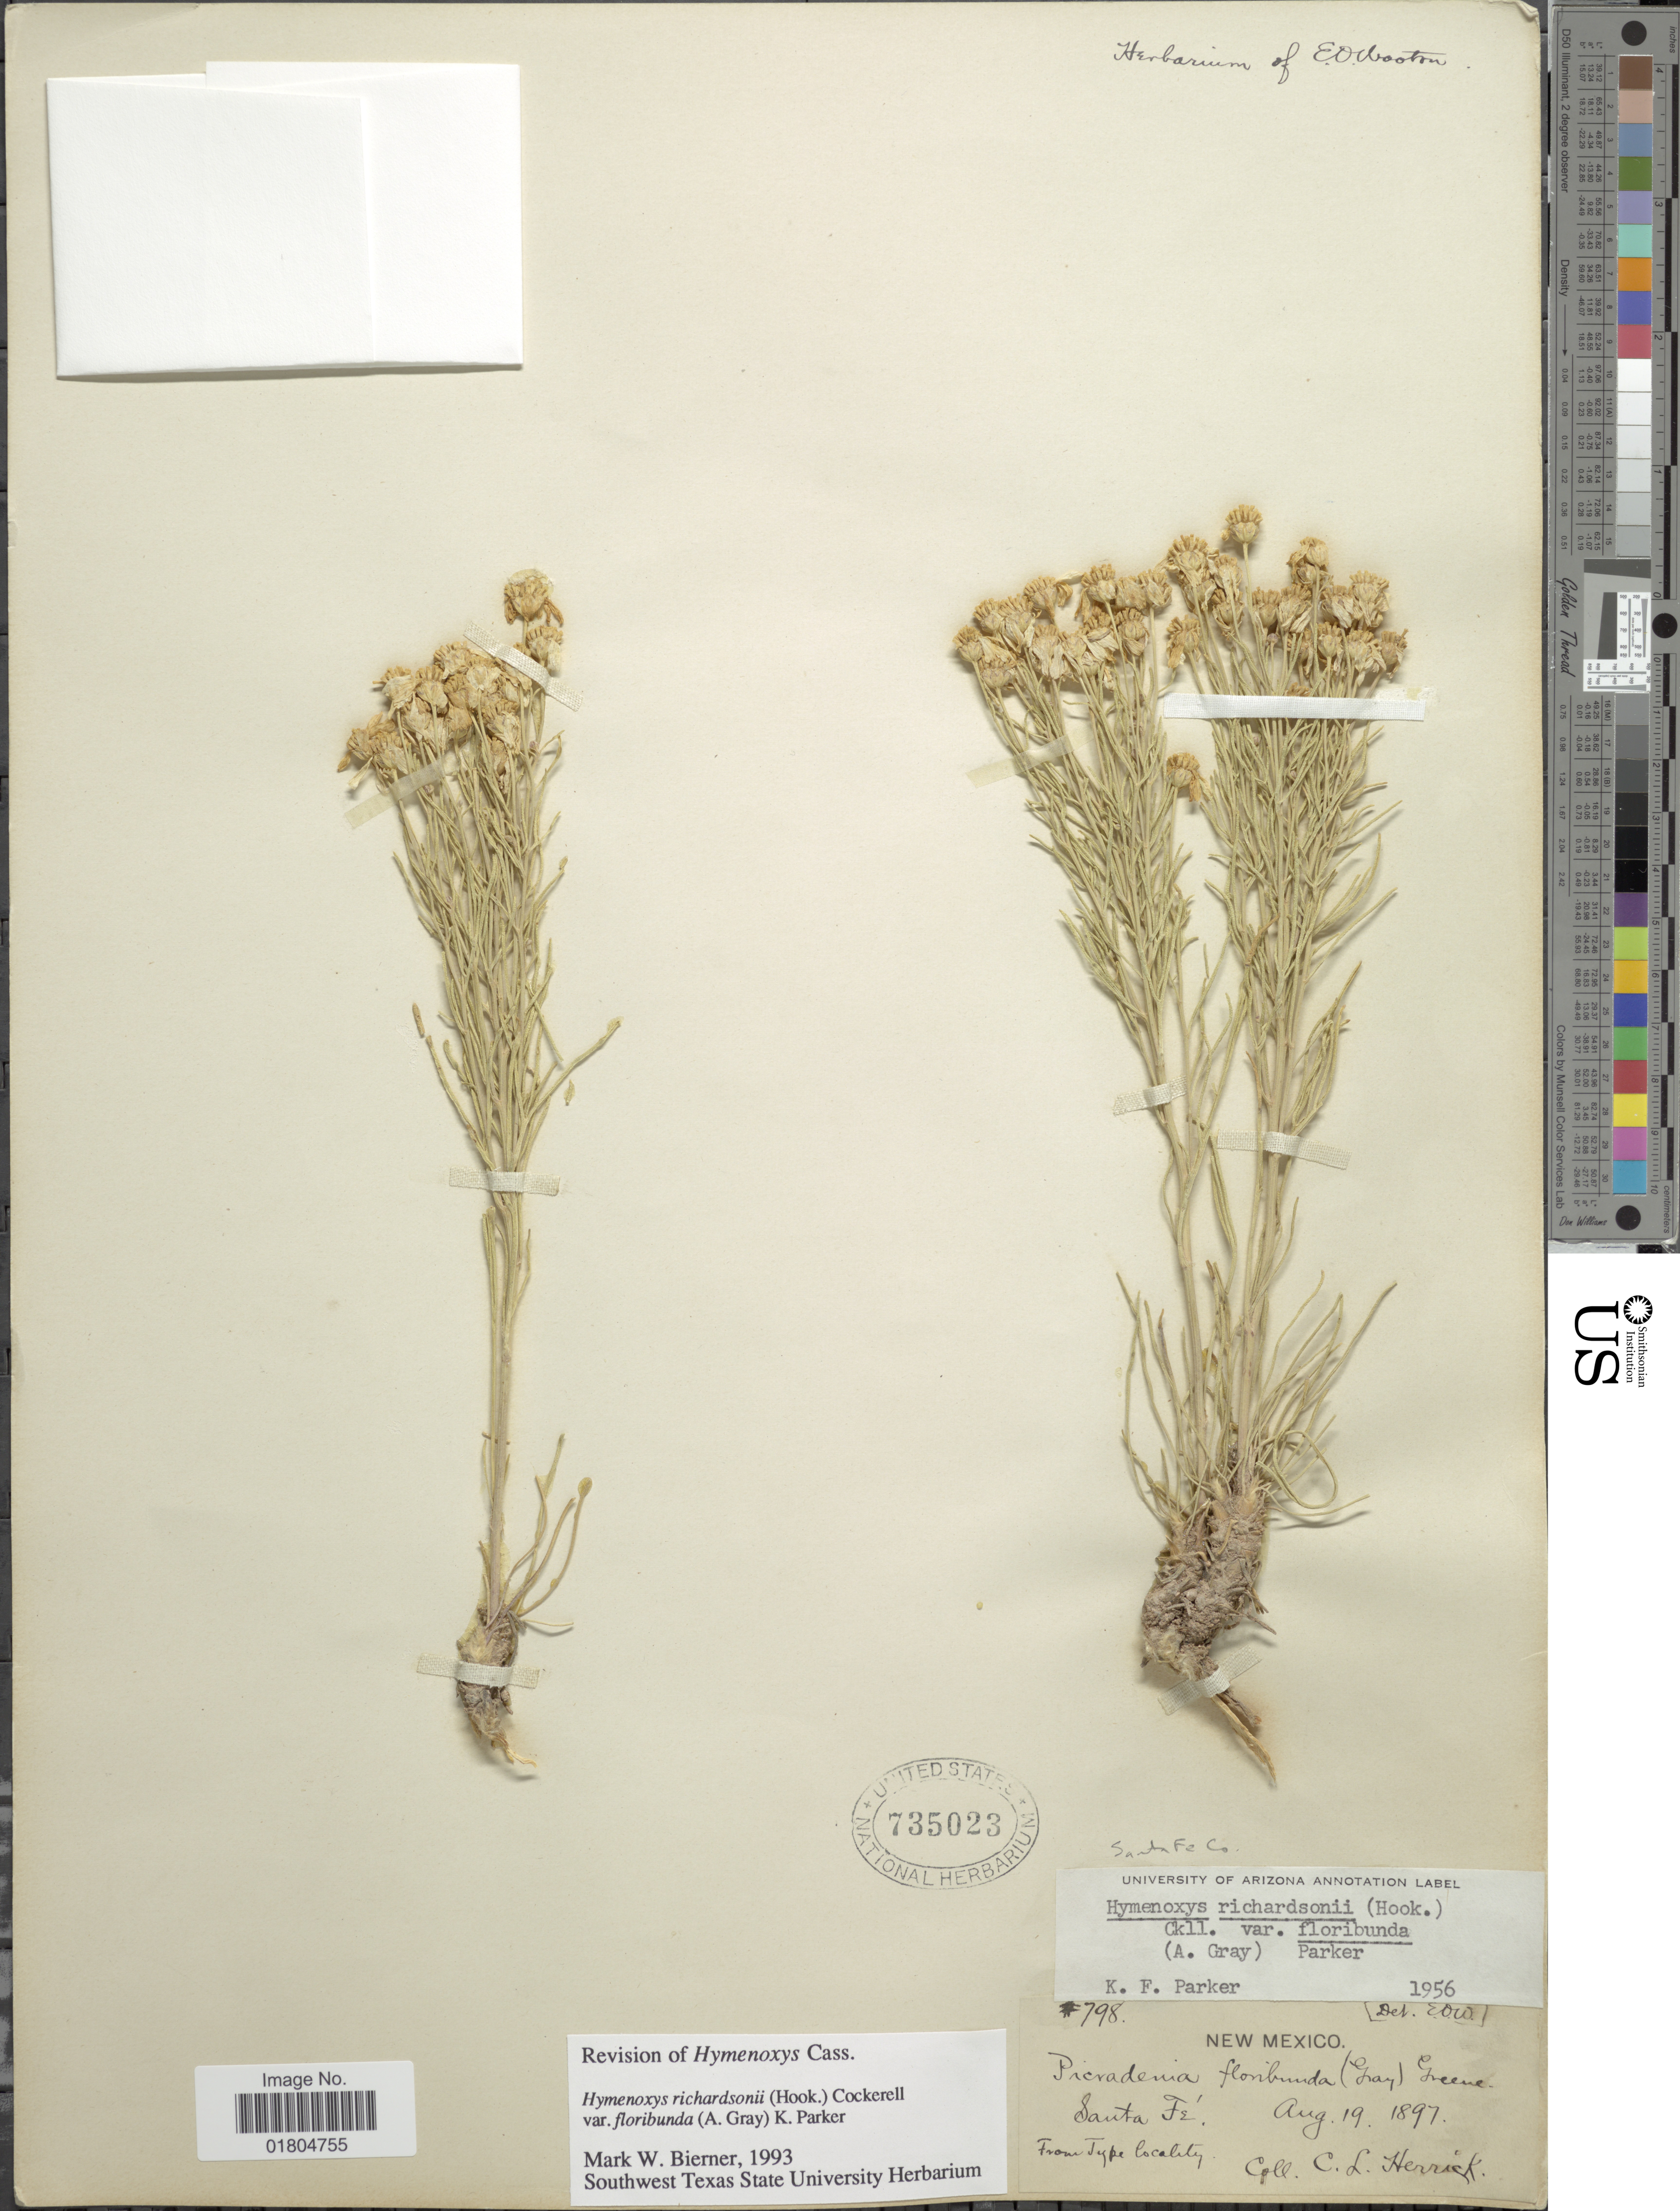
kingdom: Plantae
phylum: Tracheophyta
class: Magnoliopsida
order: Asterales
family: Asteraceae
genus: Hymenoxys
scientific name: Hymenoxys richardsonii var. floribunda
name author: (A. Gray) K.F. Parker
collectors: C. Herrick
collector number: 798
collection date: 1897-08-19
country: United States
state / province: New Mexico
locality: Santa Fé. Santa Fe Co.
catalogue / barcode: US 735023